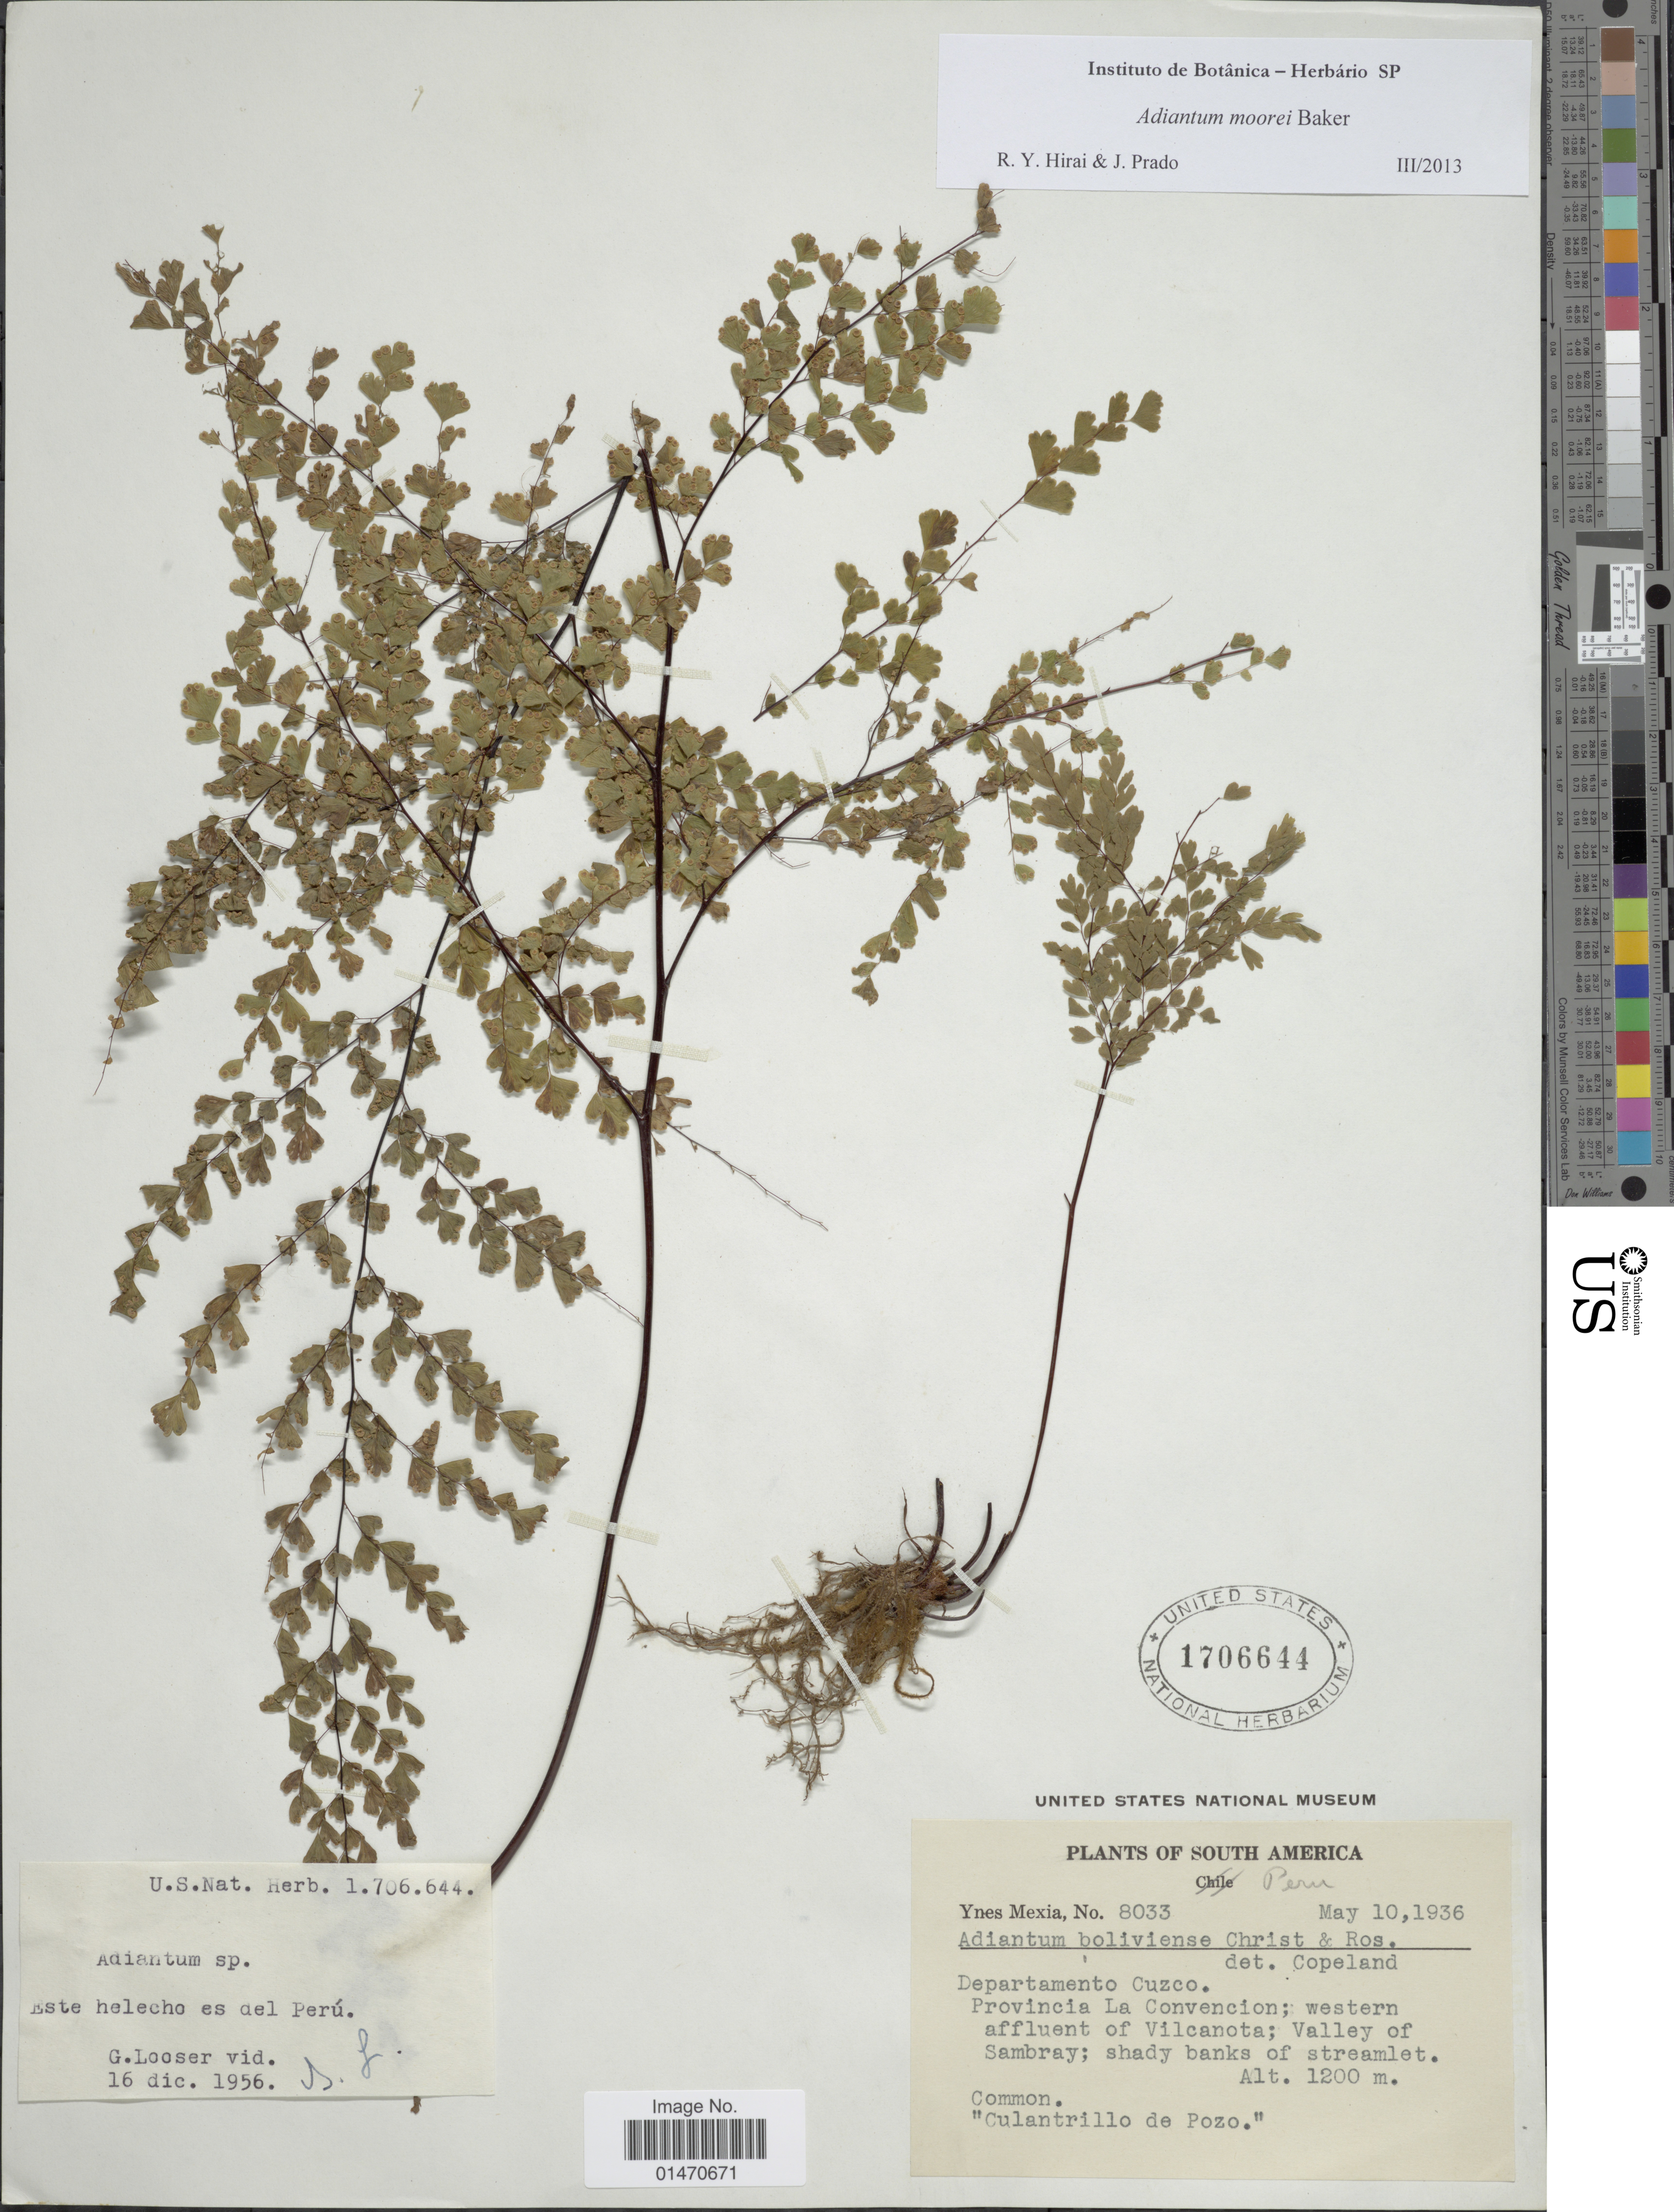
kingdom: Plantae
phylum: Tracheophyta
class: Polypodiopsida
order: Polypodiales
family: Pteridaceae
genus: Adiantum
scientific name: Adiantum moorei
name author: Baker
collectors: Y. Mexia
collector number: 8033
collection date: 1936-05-10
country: Peru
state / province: Cusco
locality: Departamento Cuzco, provincia La Convencion: western affluent of Vilcanota; valley of sambray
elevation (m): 1200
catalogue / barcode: US 1706644